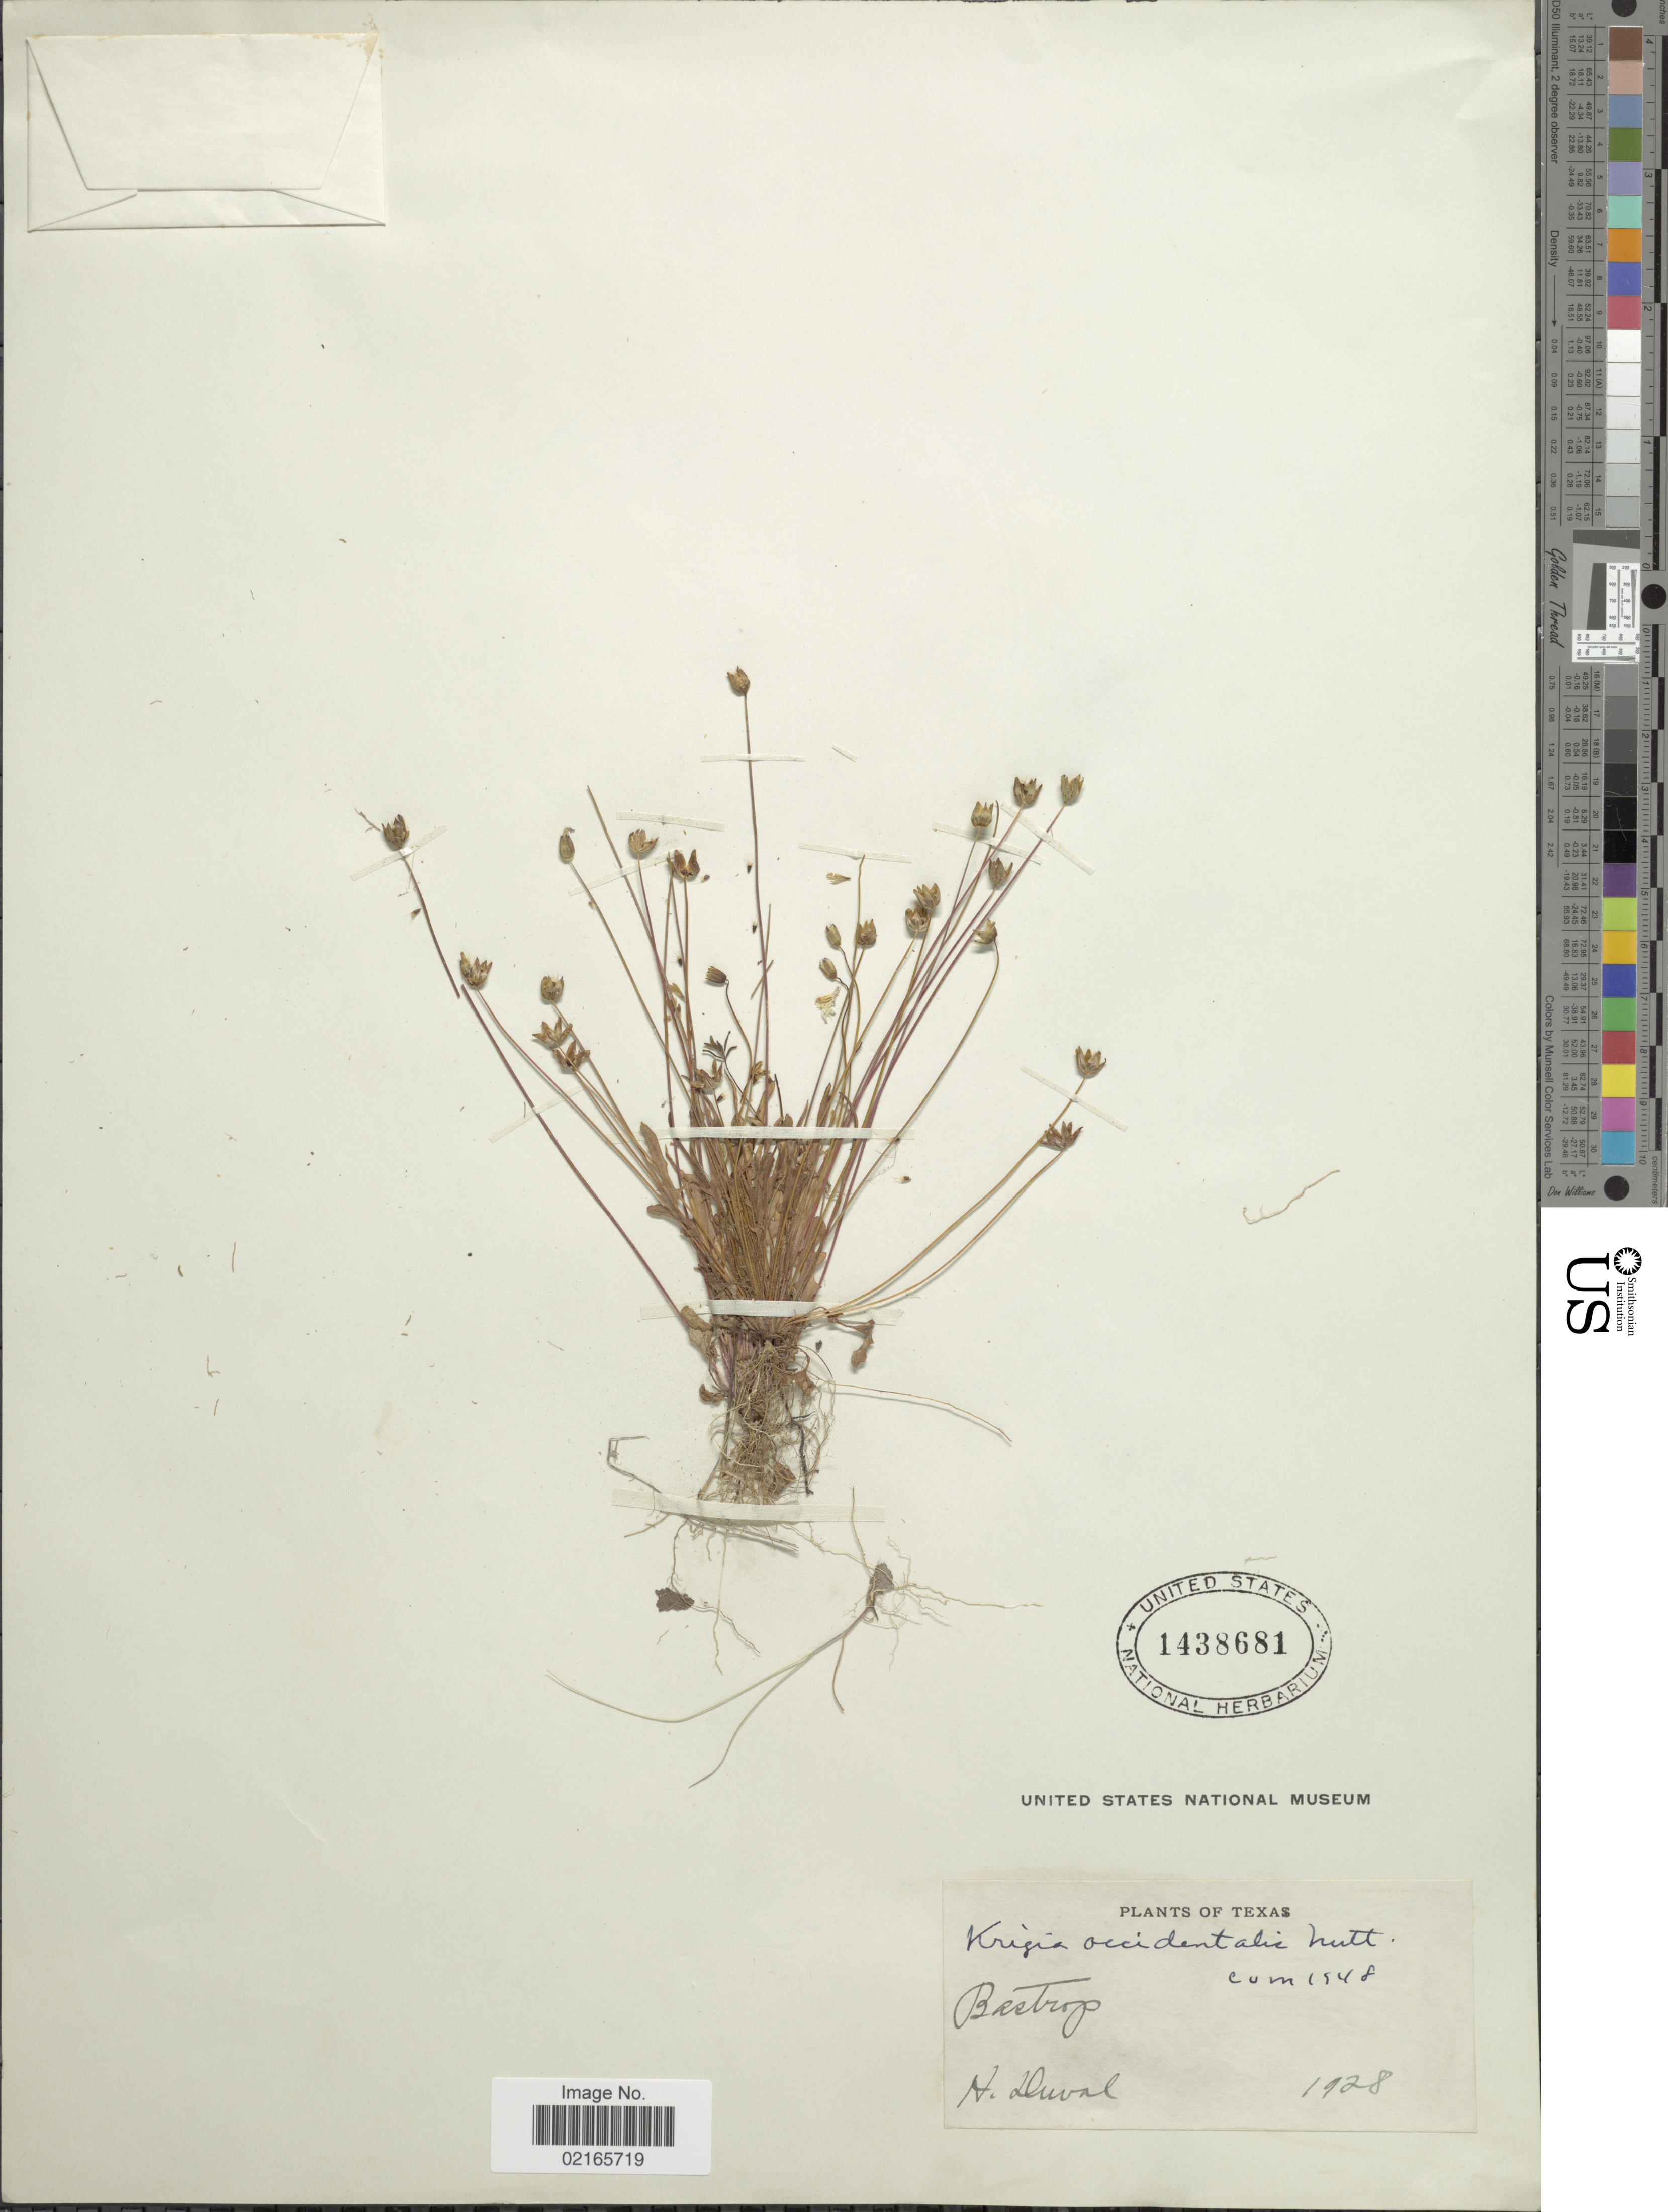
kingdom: Plantae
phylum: Tracheophyta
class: Magnoliopsida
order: Asterales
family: Asteraceae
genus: Krigia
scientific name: Krigia occidentalis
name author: Nutt.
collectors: H. Duval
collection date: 1928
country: United States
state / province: Texas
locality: Bastrop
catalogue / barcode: US 1438681